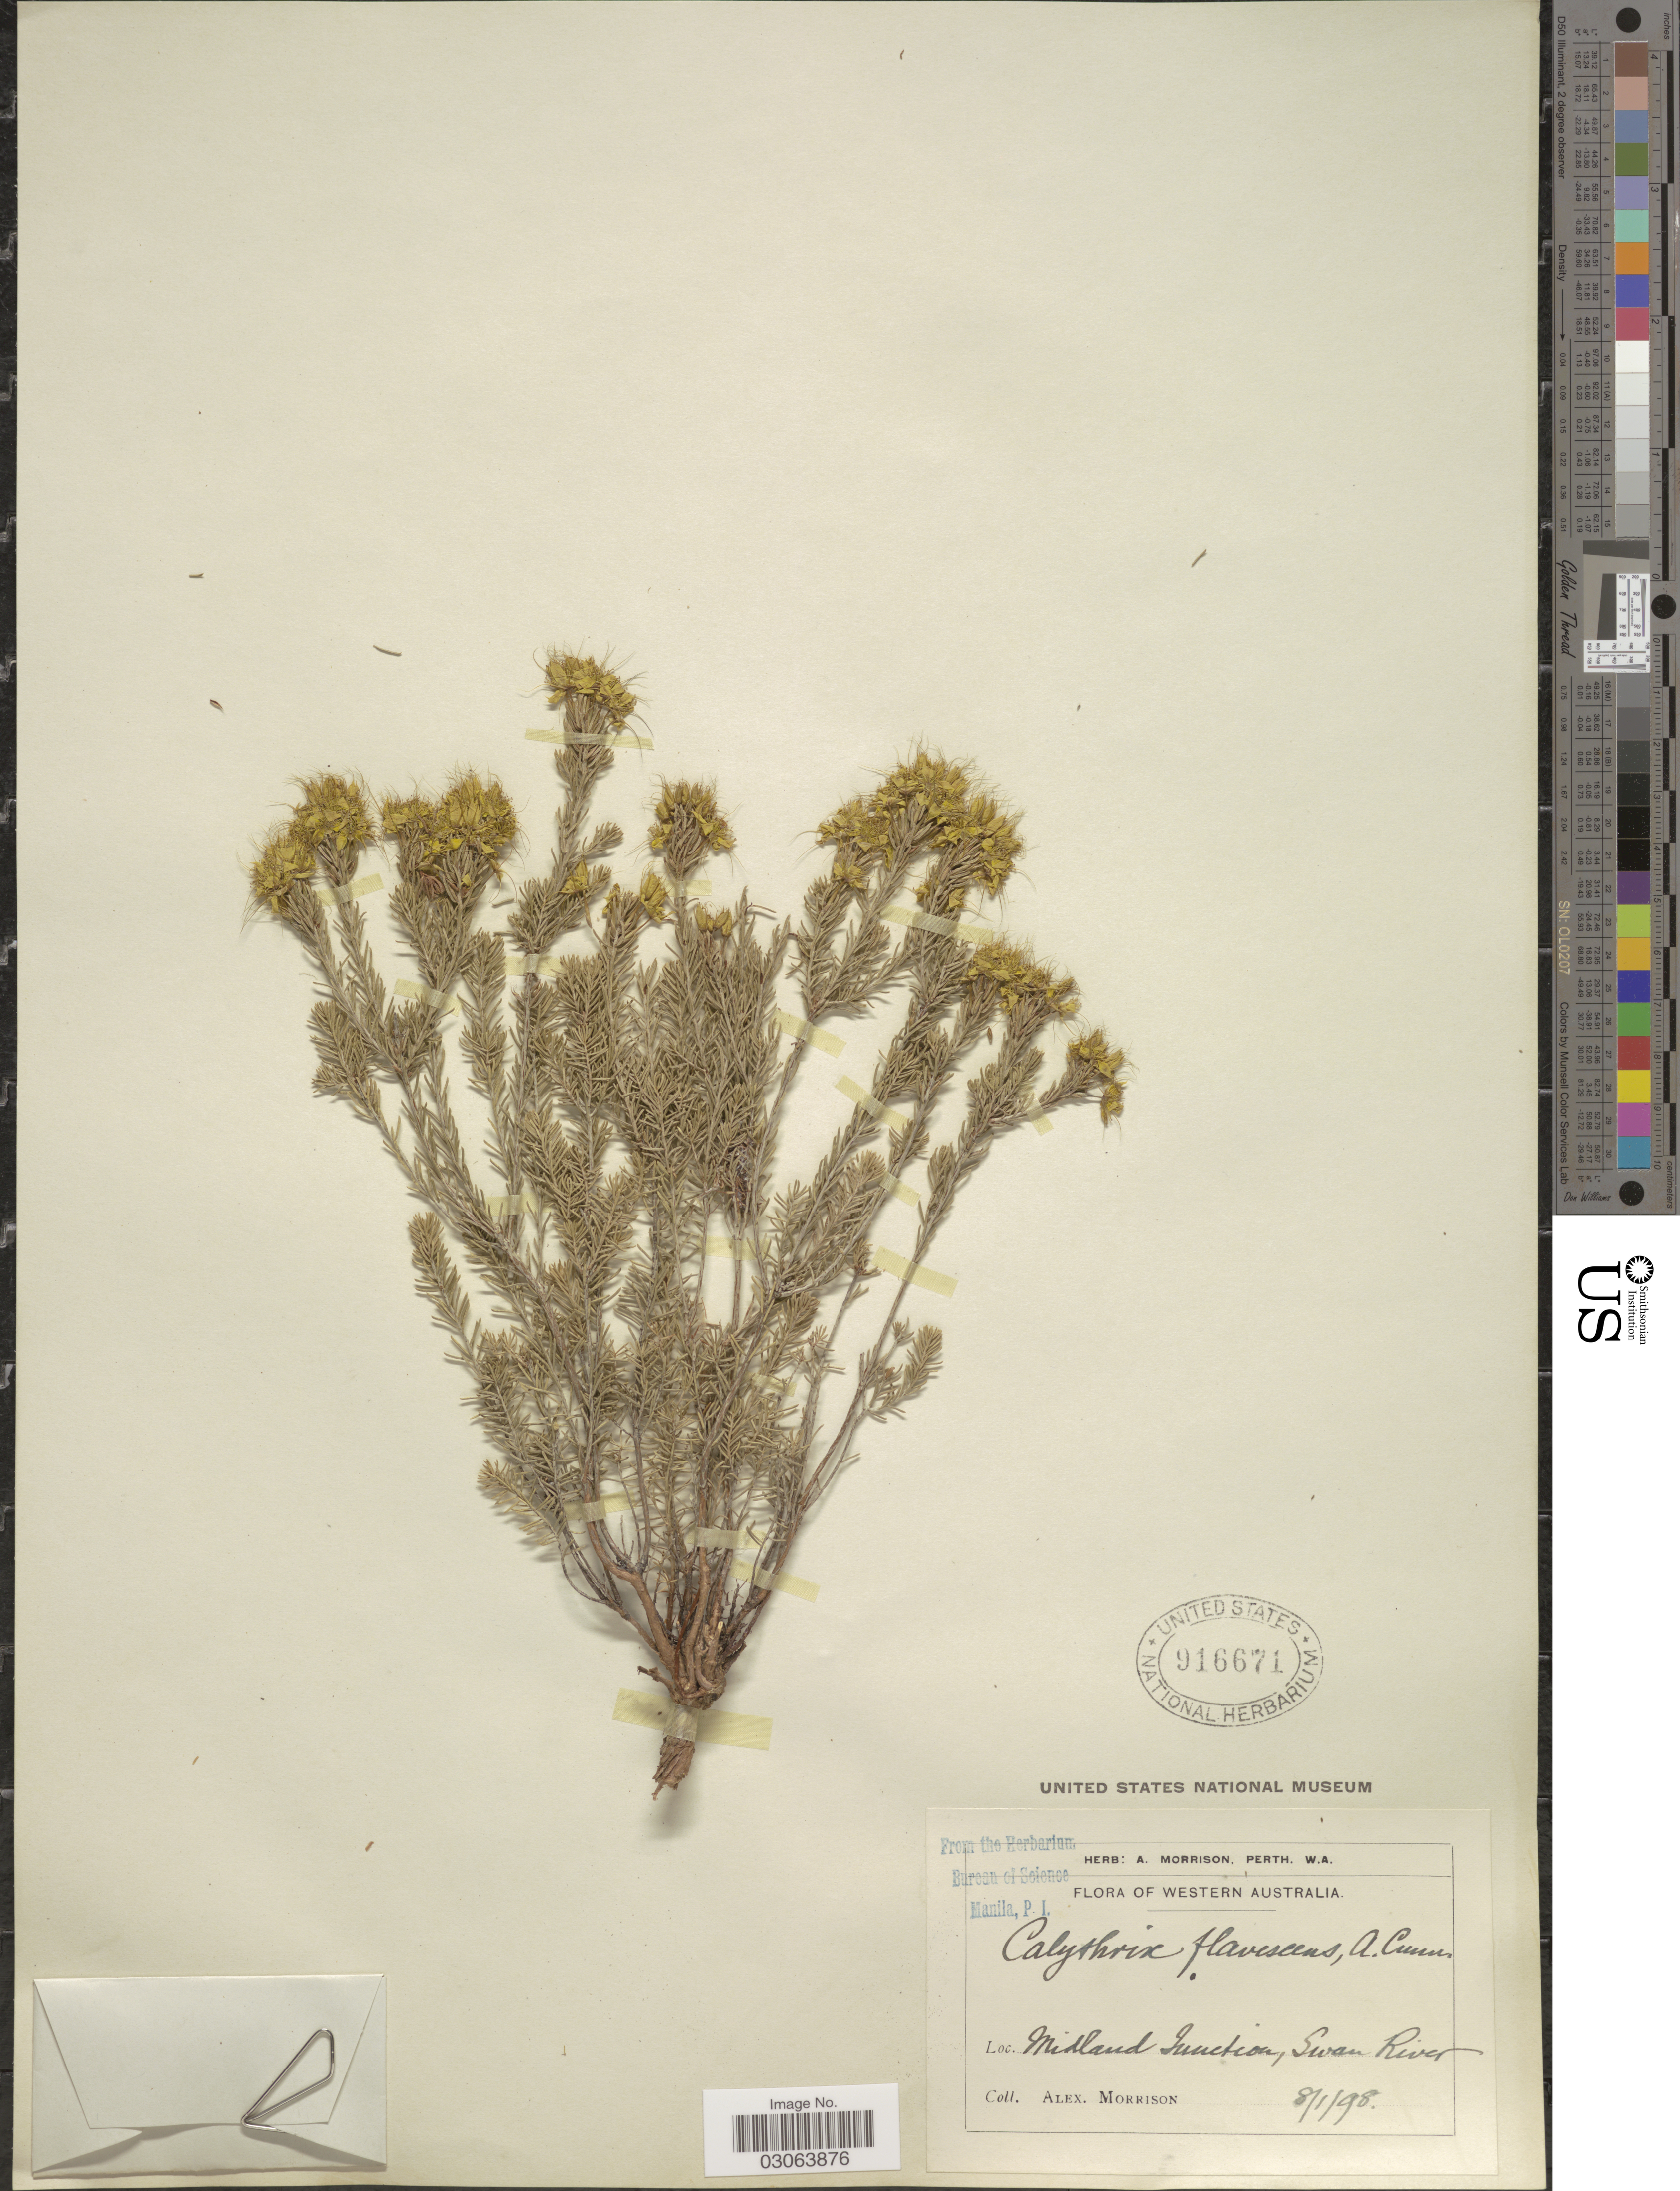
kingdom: Plantae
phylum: Tracheophyta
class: Magnoliopsida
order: Myrtales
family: Myrtaceae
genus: Calytrix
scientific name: Calytrix flavescens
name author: A. Cunn.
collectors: A. Morrison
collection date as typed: Transcribed d/m/y: 8/1/98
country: Australia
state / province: Western Australia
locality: Midland Junction, Swan River.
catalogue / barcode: US 916671